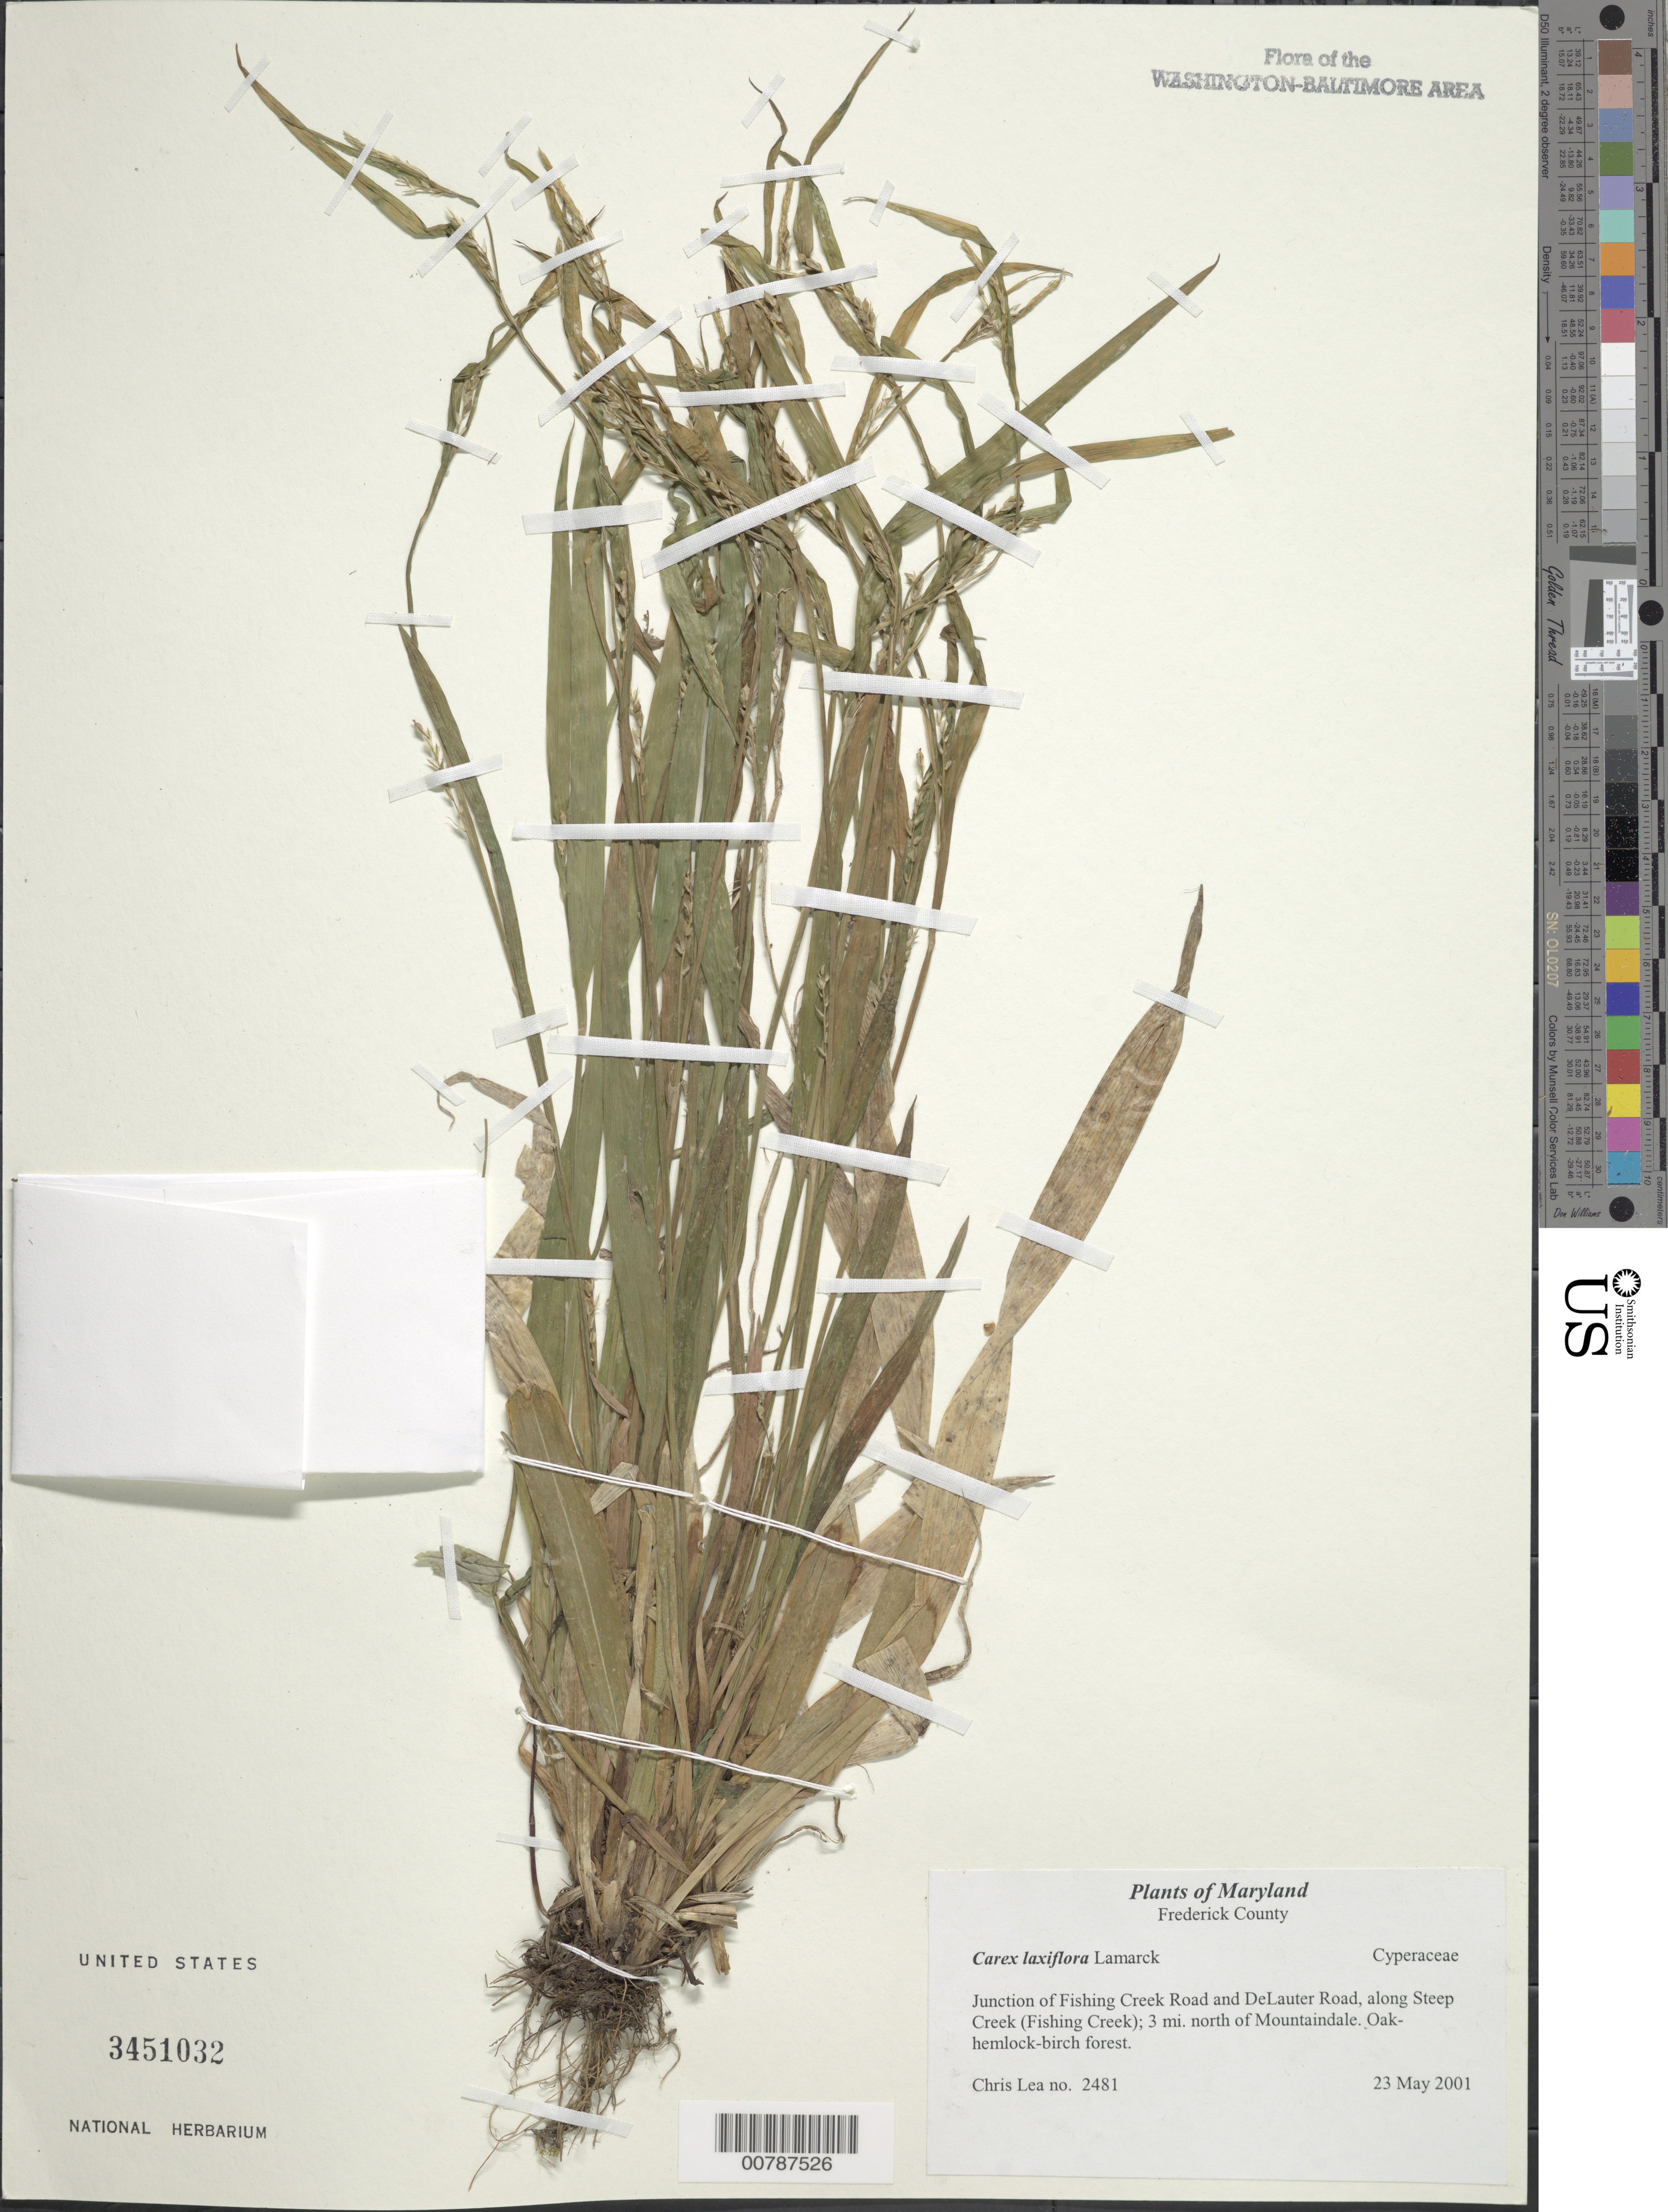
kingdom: Plantae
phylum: Tracheophyta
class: Liliopsida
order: Poales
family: Cyperaceae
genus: Carex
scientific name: Carex laxiflora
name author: Lam.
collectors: C. Lea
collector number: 2481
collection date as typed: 23 May 2001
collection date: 2001-05-23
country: United States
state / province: Maryland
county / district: Frederick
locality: Junction of Fishing Creek Road and DeLauter Road, along Steep Creek (Fishing Creek); 3 mi. north of Mountaindale.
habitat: Oak-hemlock-birch forest.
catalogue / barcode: US 3451032